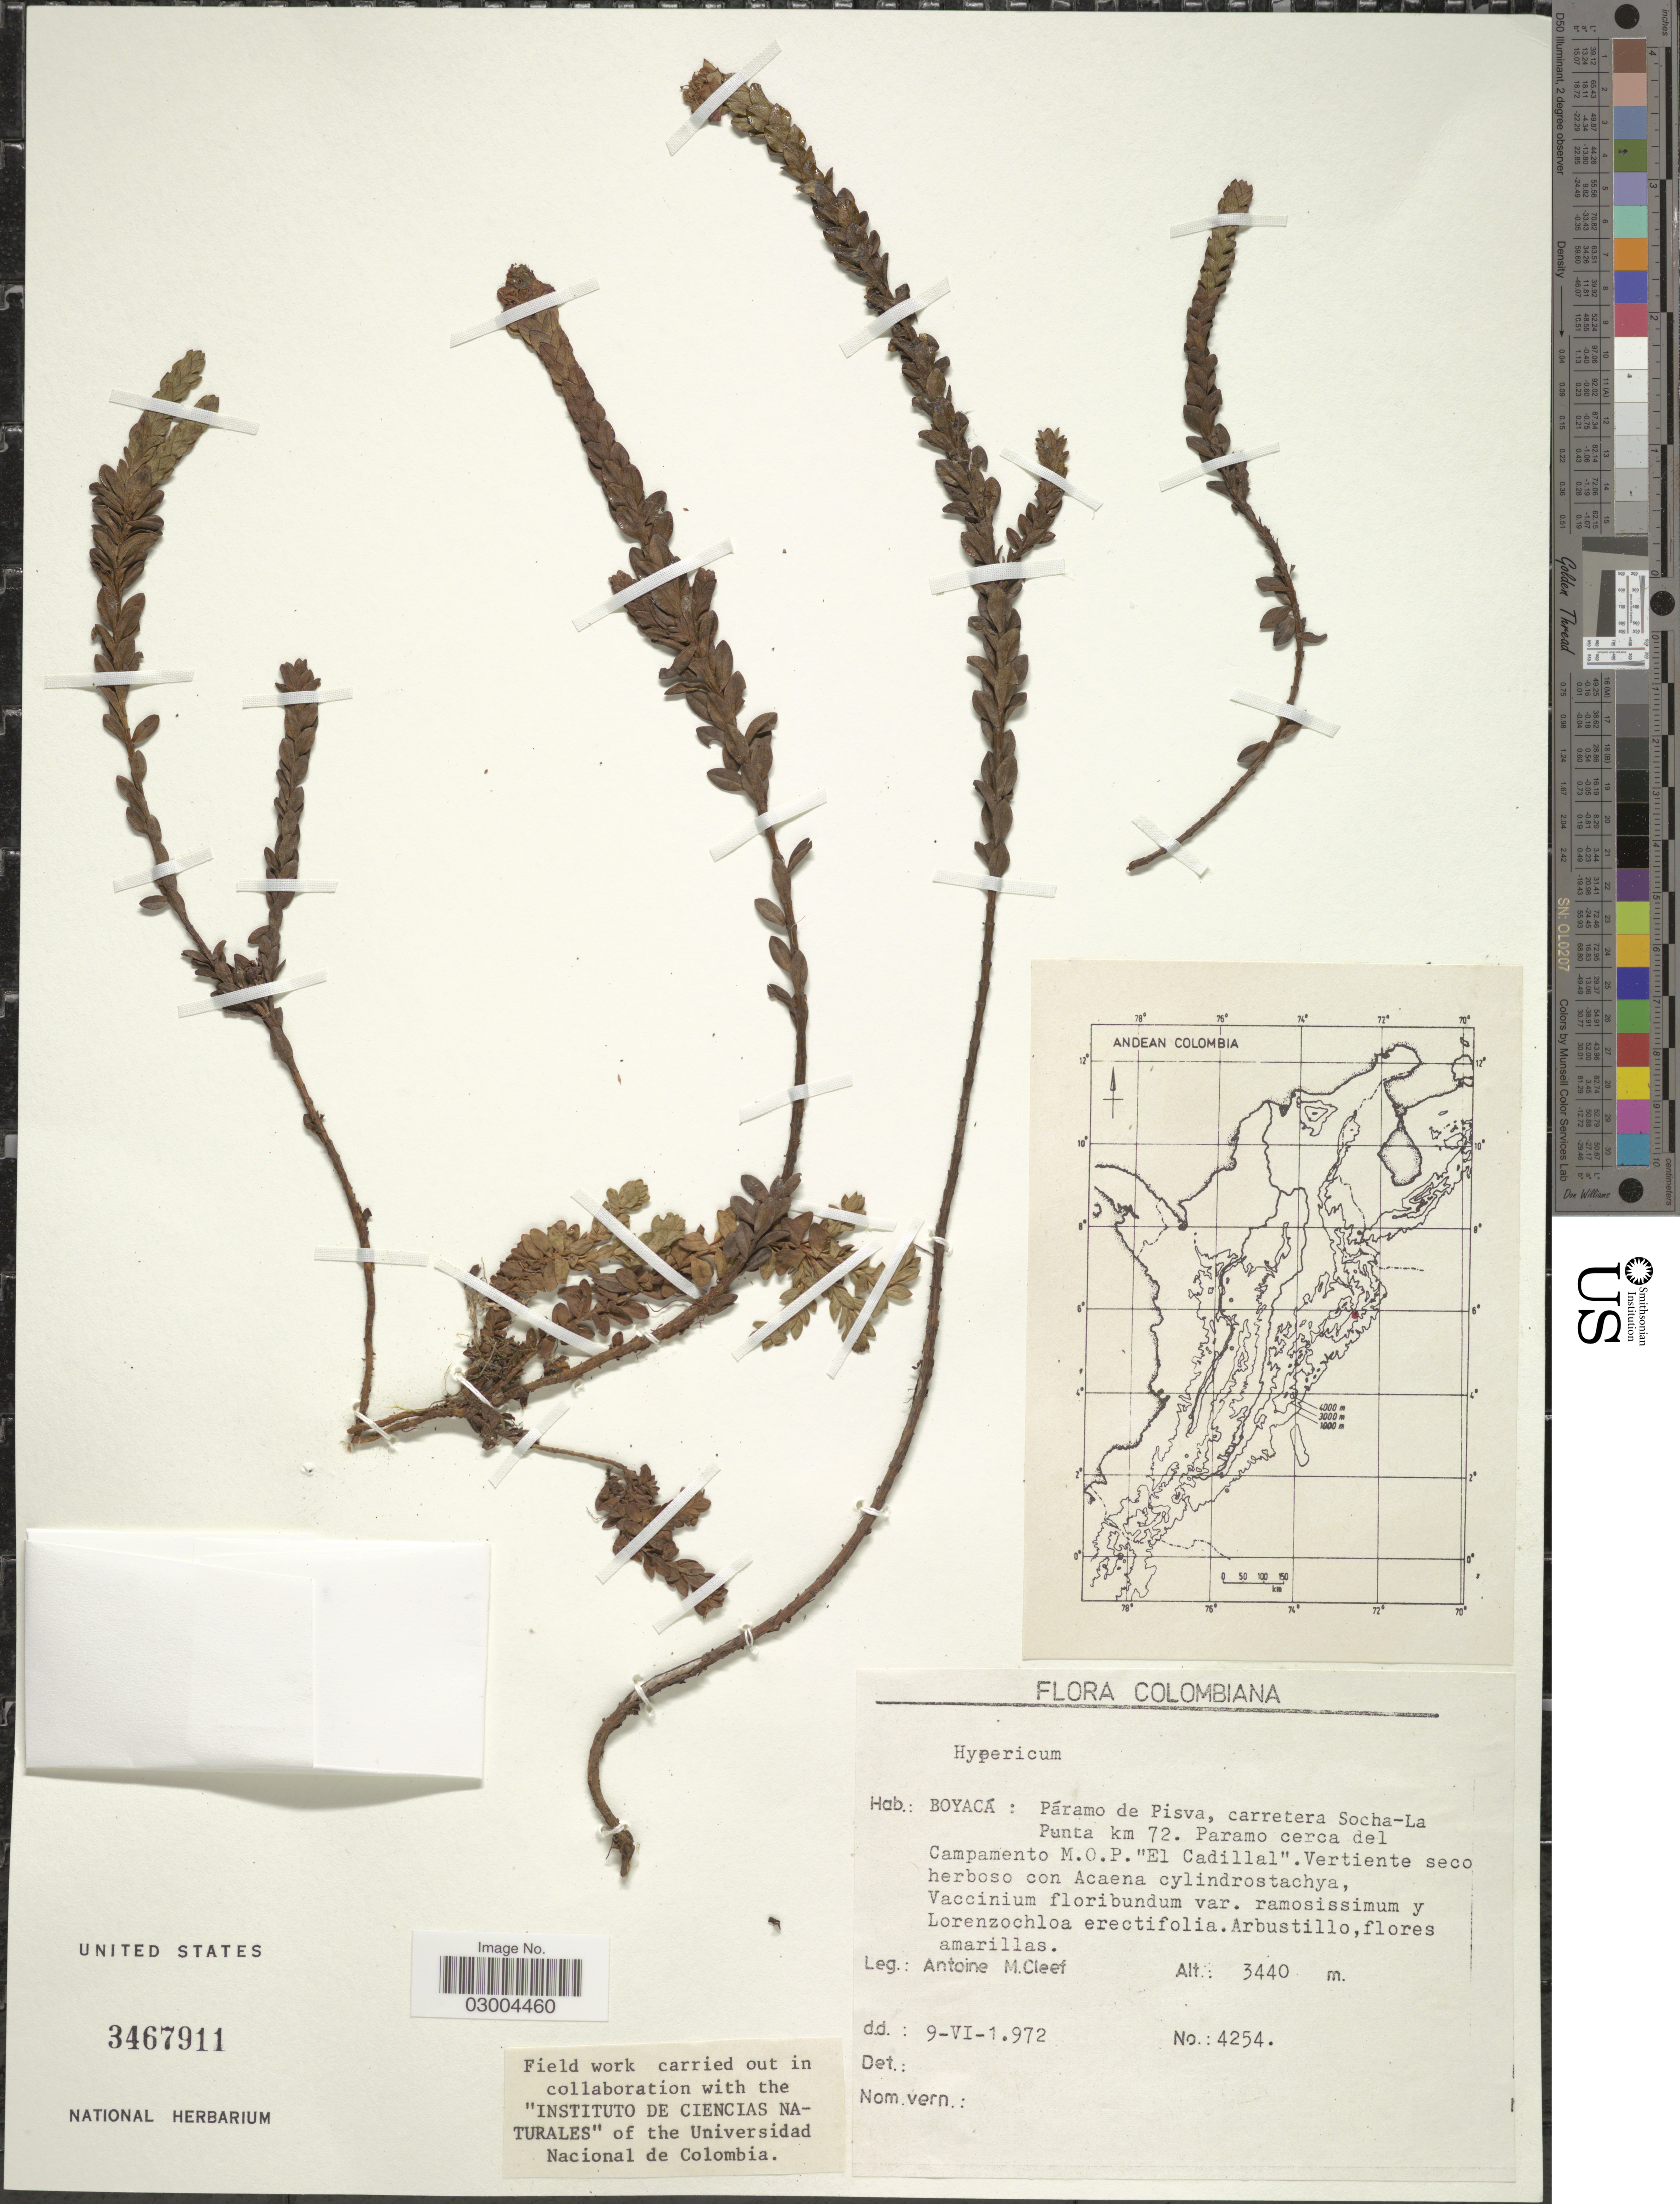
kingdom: Plantae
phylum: Tracheophyta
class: Magnoliopsida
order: Malpighiales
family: Hypericaceae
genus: Hypericum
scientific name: Hypericum sp.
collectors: A. M. Cleef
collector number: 4254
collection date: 1972-06-09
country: Colombia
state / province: Boyacá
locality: Páramo de Pisva, carretera Socha-La Punta km 72. Paramo cerca del Campamento M.O.P. "El Cadillal".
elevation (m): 3440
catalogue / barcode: US 3467911